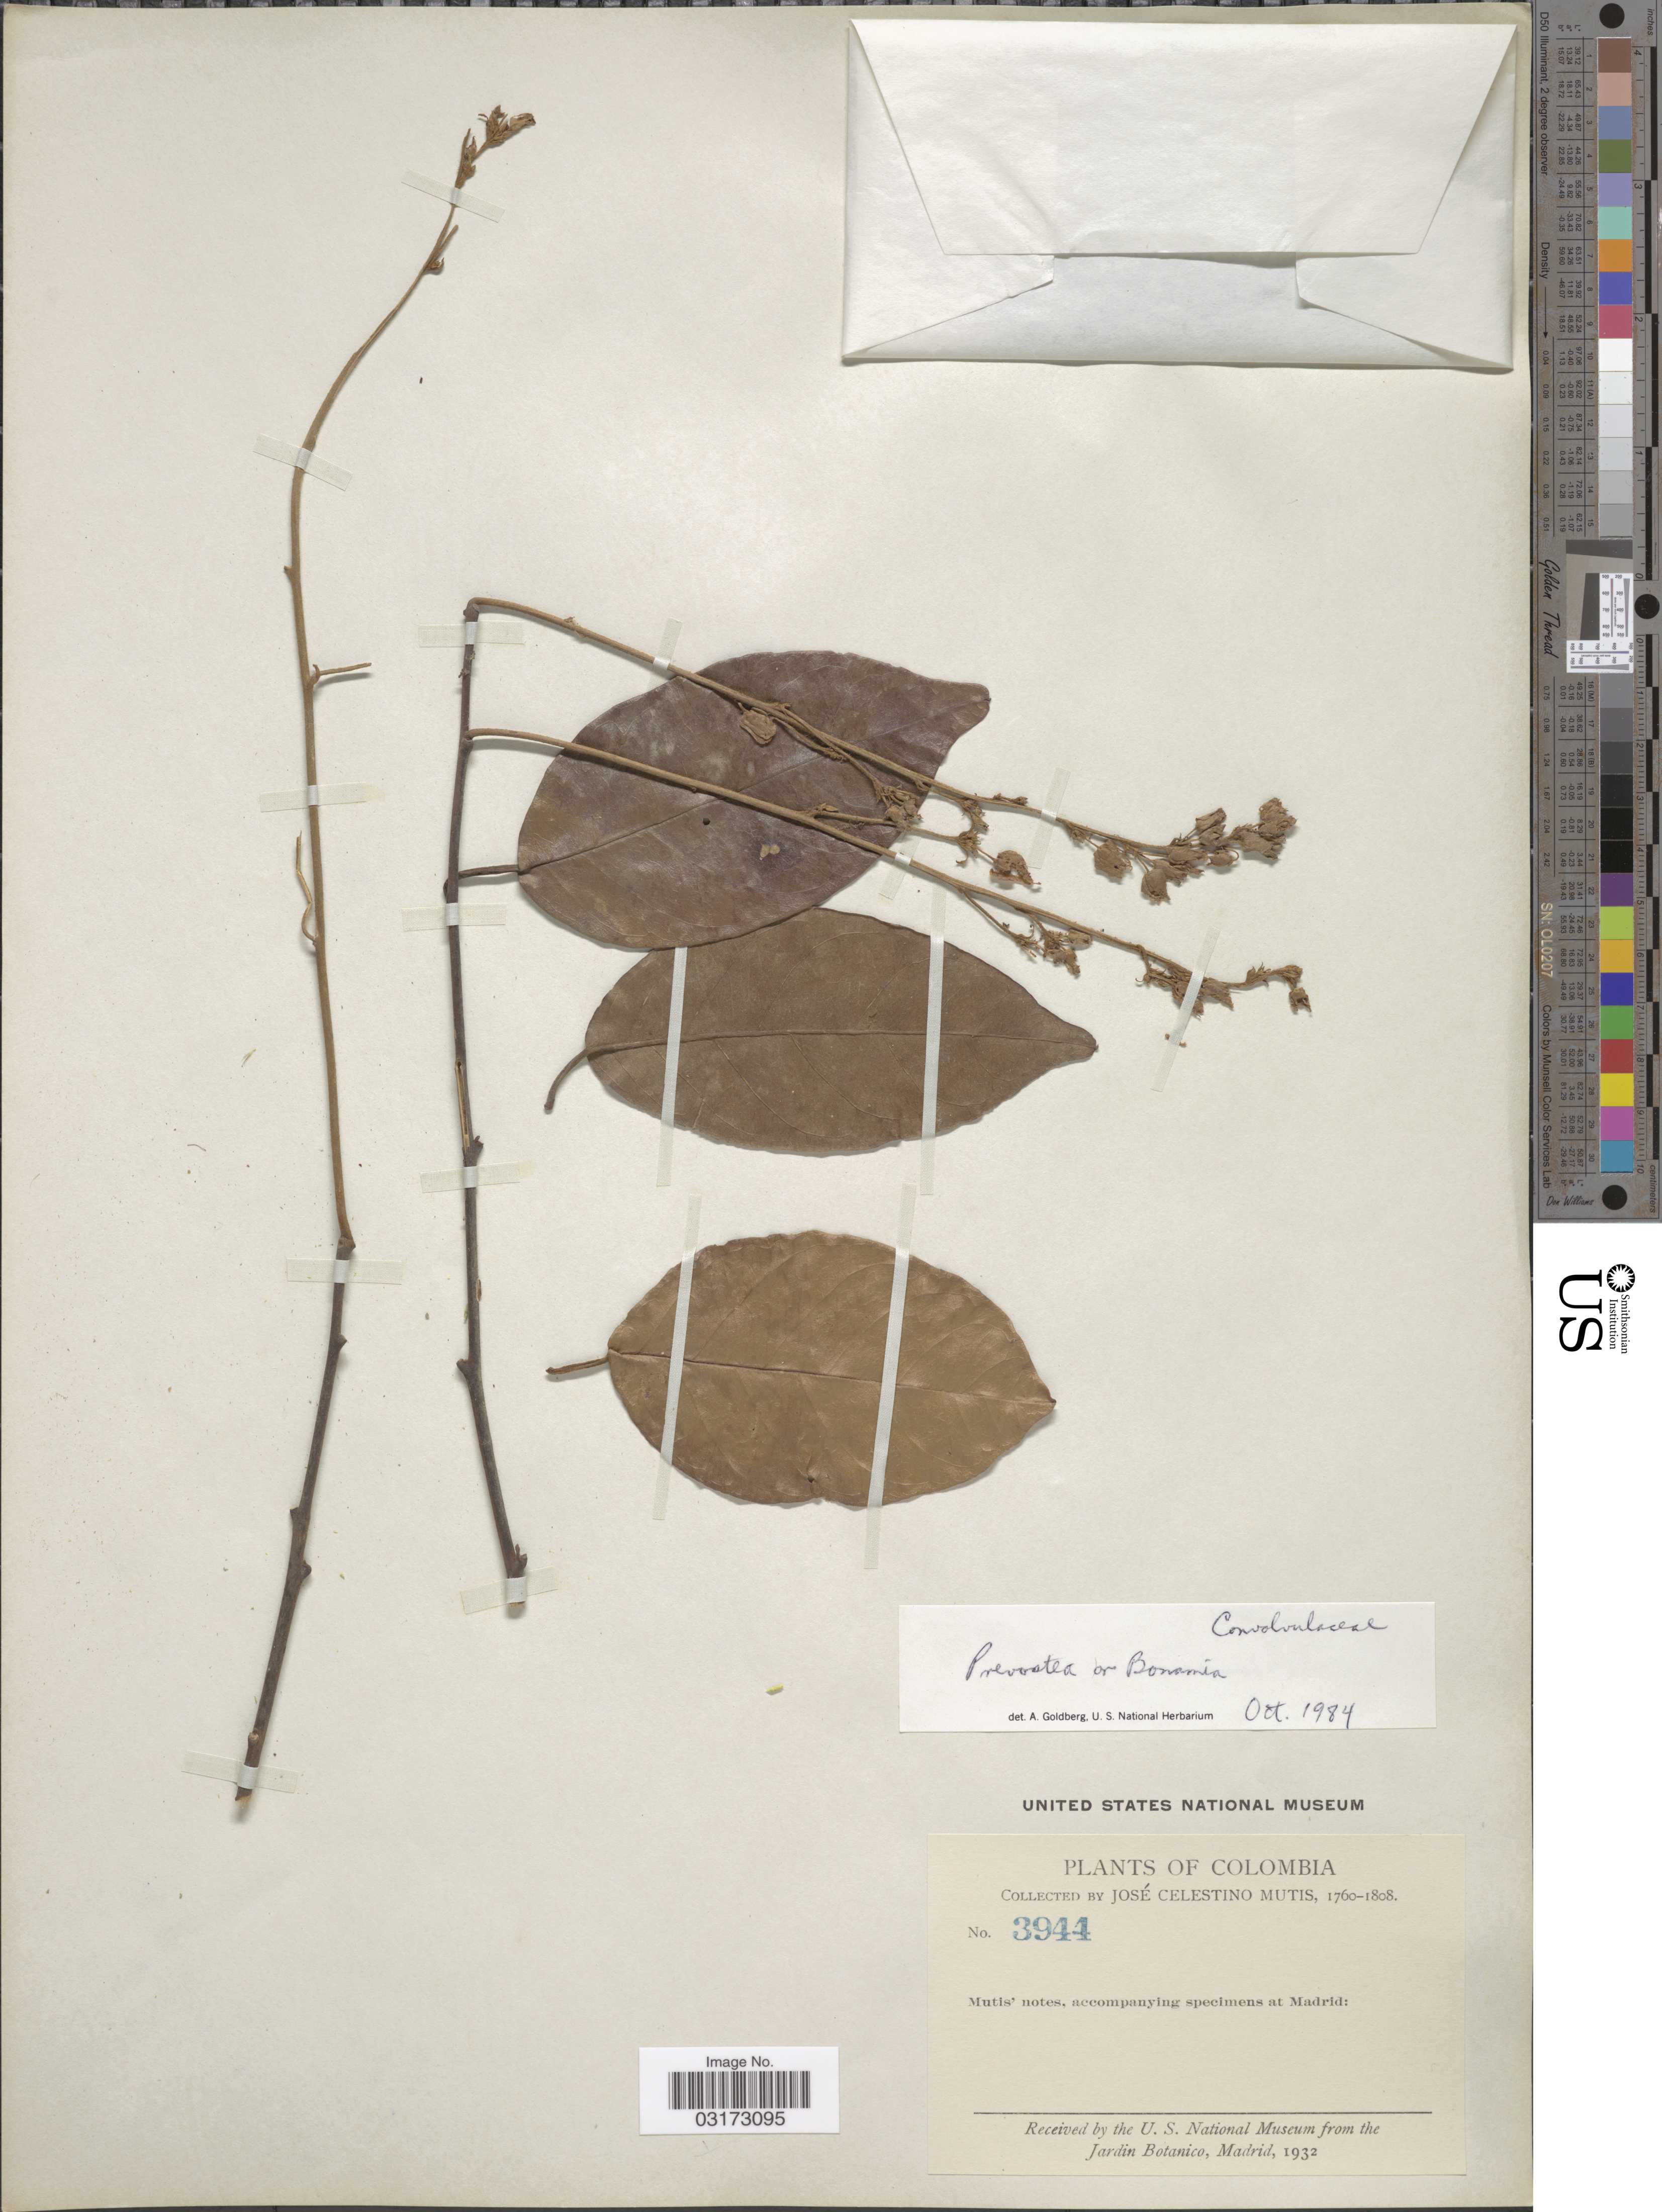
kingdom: Plantae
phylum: Tracheophyta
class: Magnoliopsida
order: Solanales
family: Convolvulaceae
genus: Bonamia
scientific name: Bonamia sp.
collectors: J. C. B. Mutis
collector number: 3944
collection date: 1760/1808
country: Colombia